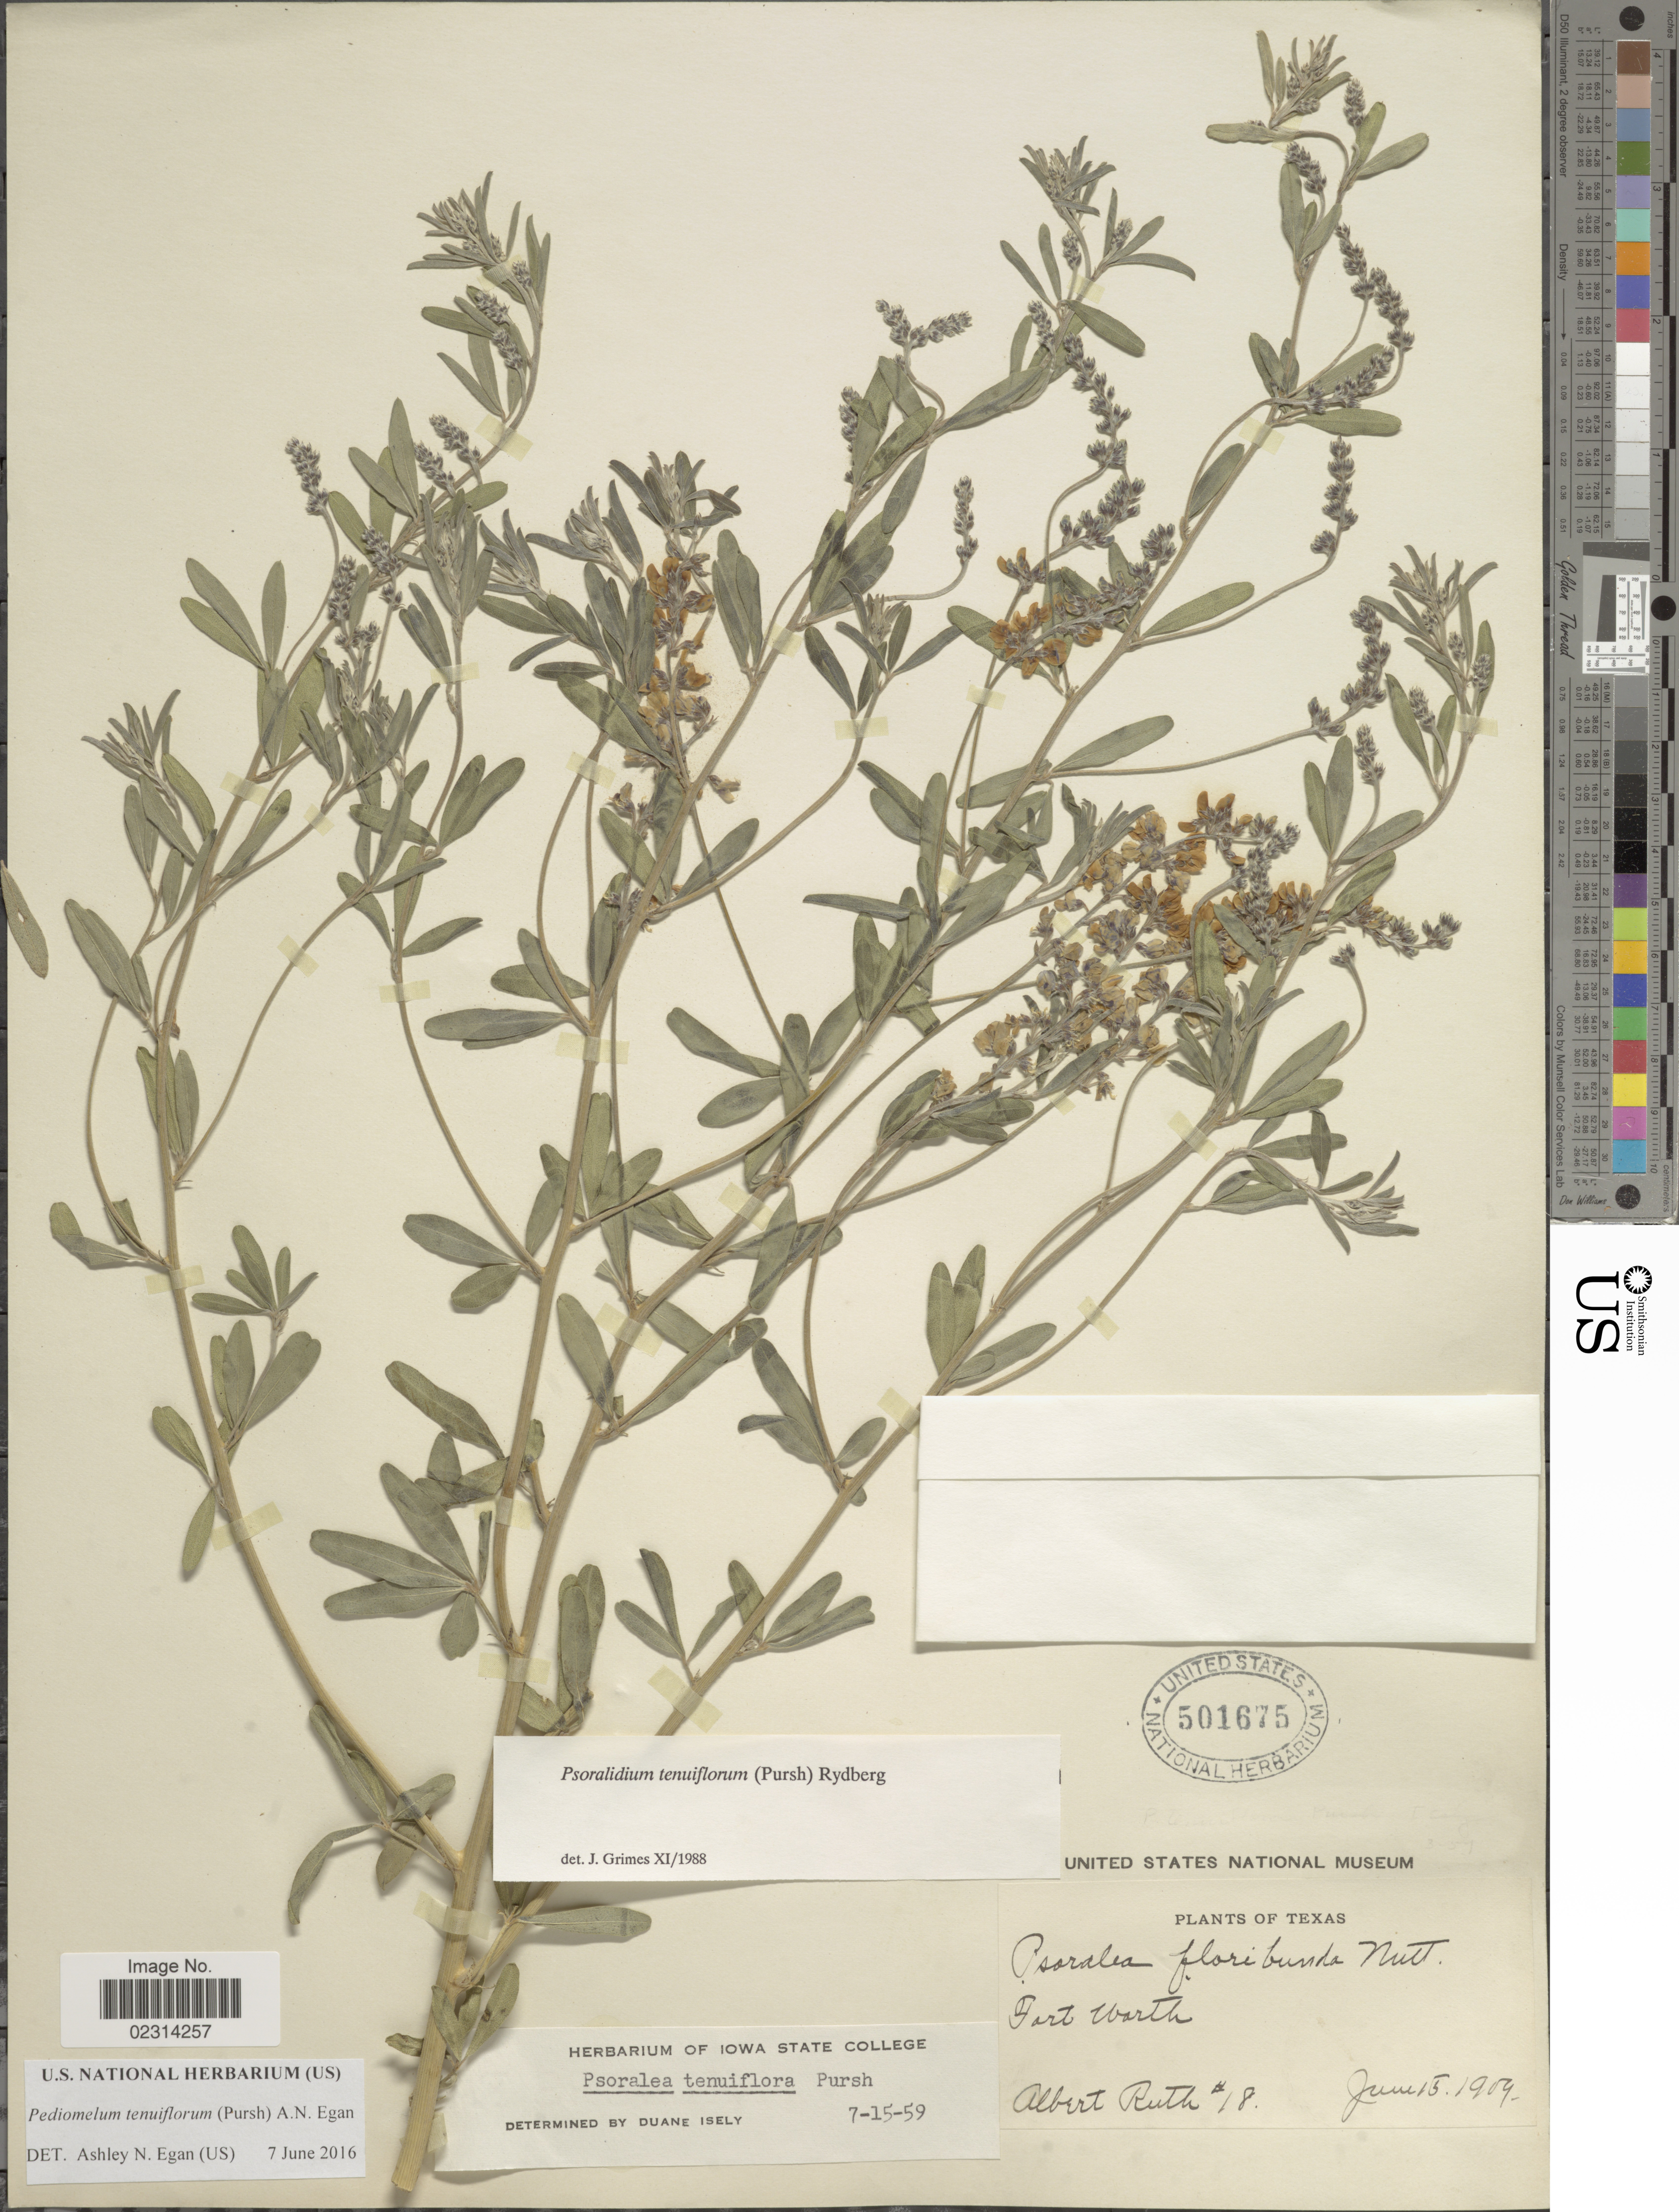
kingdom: Plantae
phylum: Tracheophyta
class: Magnoliopsida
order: Fabales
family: Fabaceae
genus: Psoralidium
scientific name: Psoralidium tenuiflorum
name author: (Pursh) Rydb.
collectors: A. Ruth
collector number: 18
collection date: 1909-06-15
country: United States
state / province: Texas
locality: Fort Worth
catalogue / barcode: US 501675